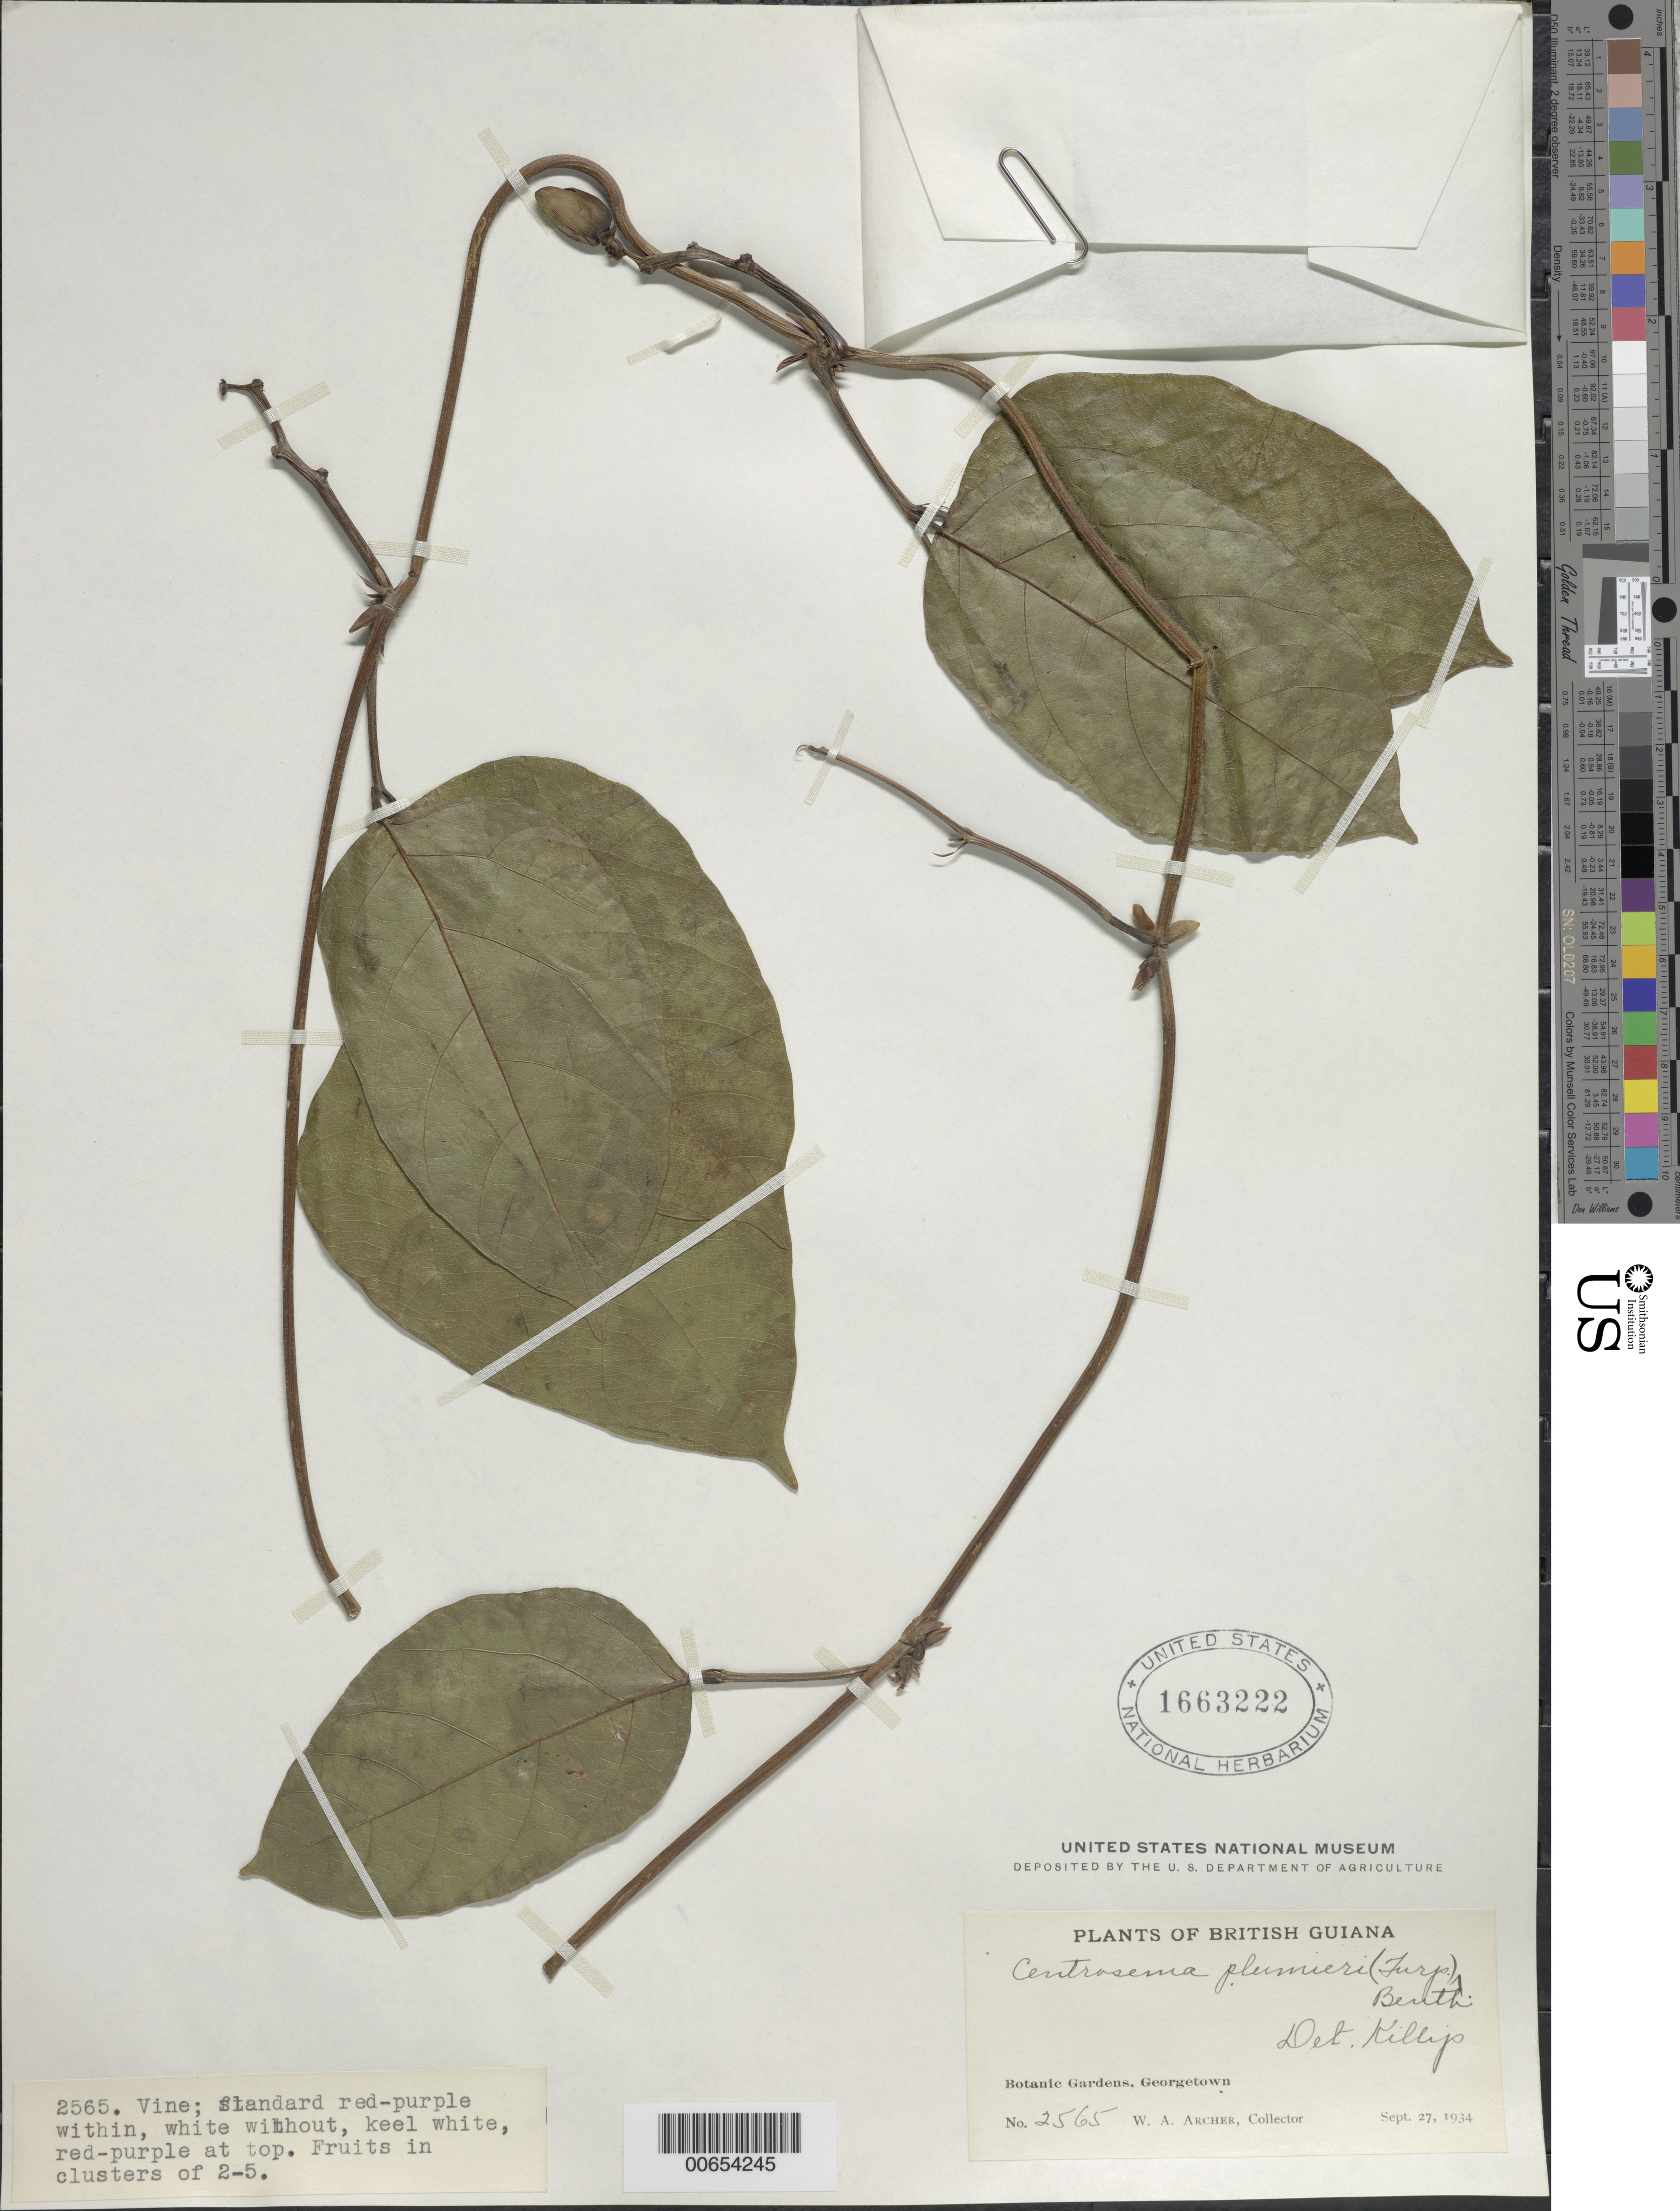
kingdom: Plantae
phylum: Tracheophyta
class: Magnoliopsida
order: Fabales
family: Fabaceae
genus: Centrosema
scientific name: Centrosema plumieri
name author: (Turpin ex Pers.) Benth.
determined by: Killip, Ellsworth P.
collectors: W. A. Archer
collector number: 2565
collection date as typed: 27-Sep-34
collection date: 1934-09-27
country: Guyana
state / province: Demerara-Mahaica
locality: Georgetown, Botanic Gardens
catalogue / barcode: US 1663222